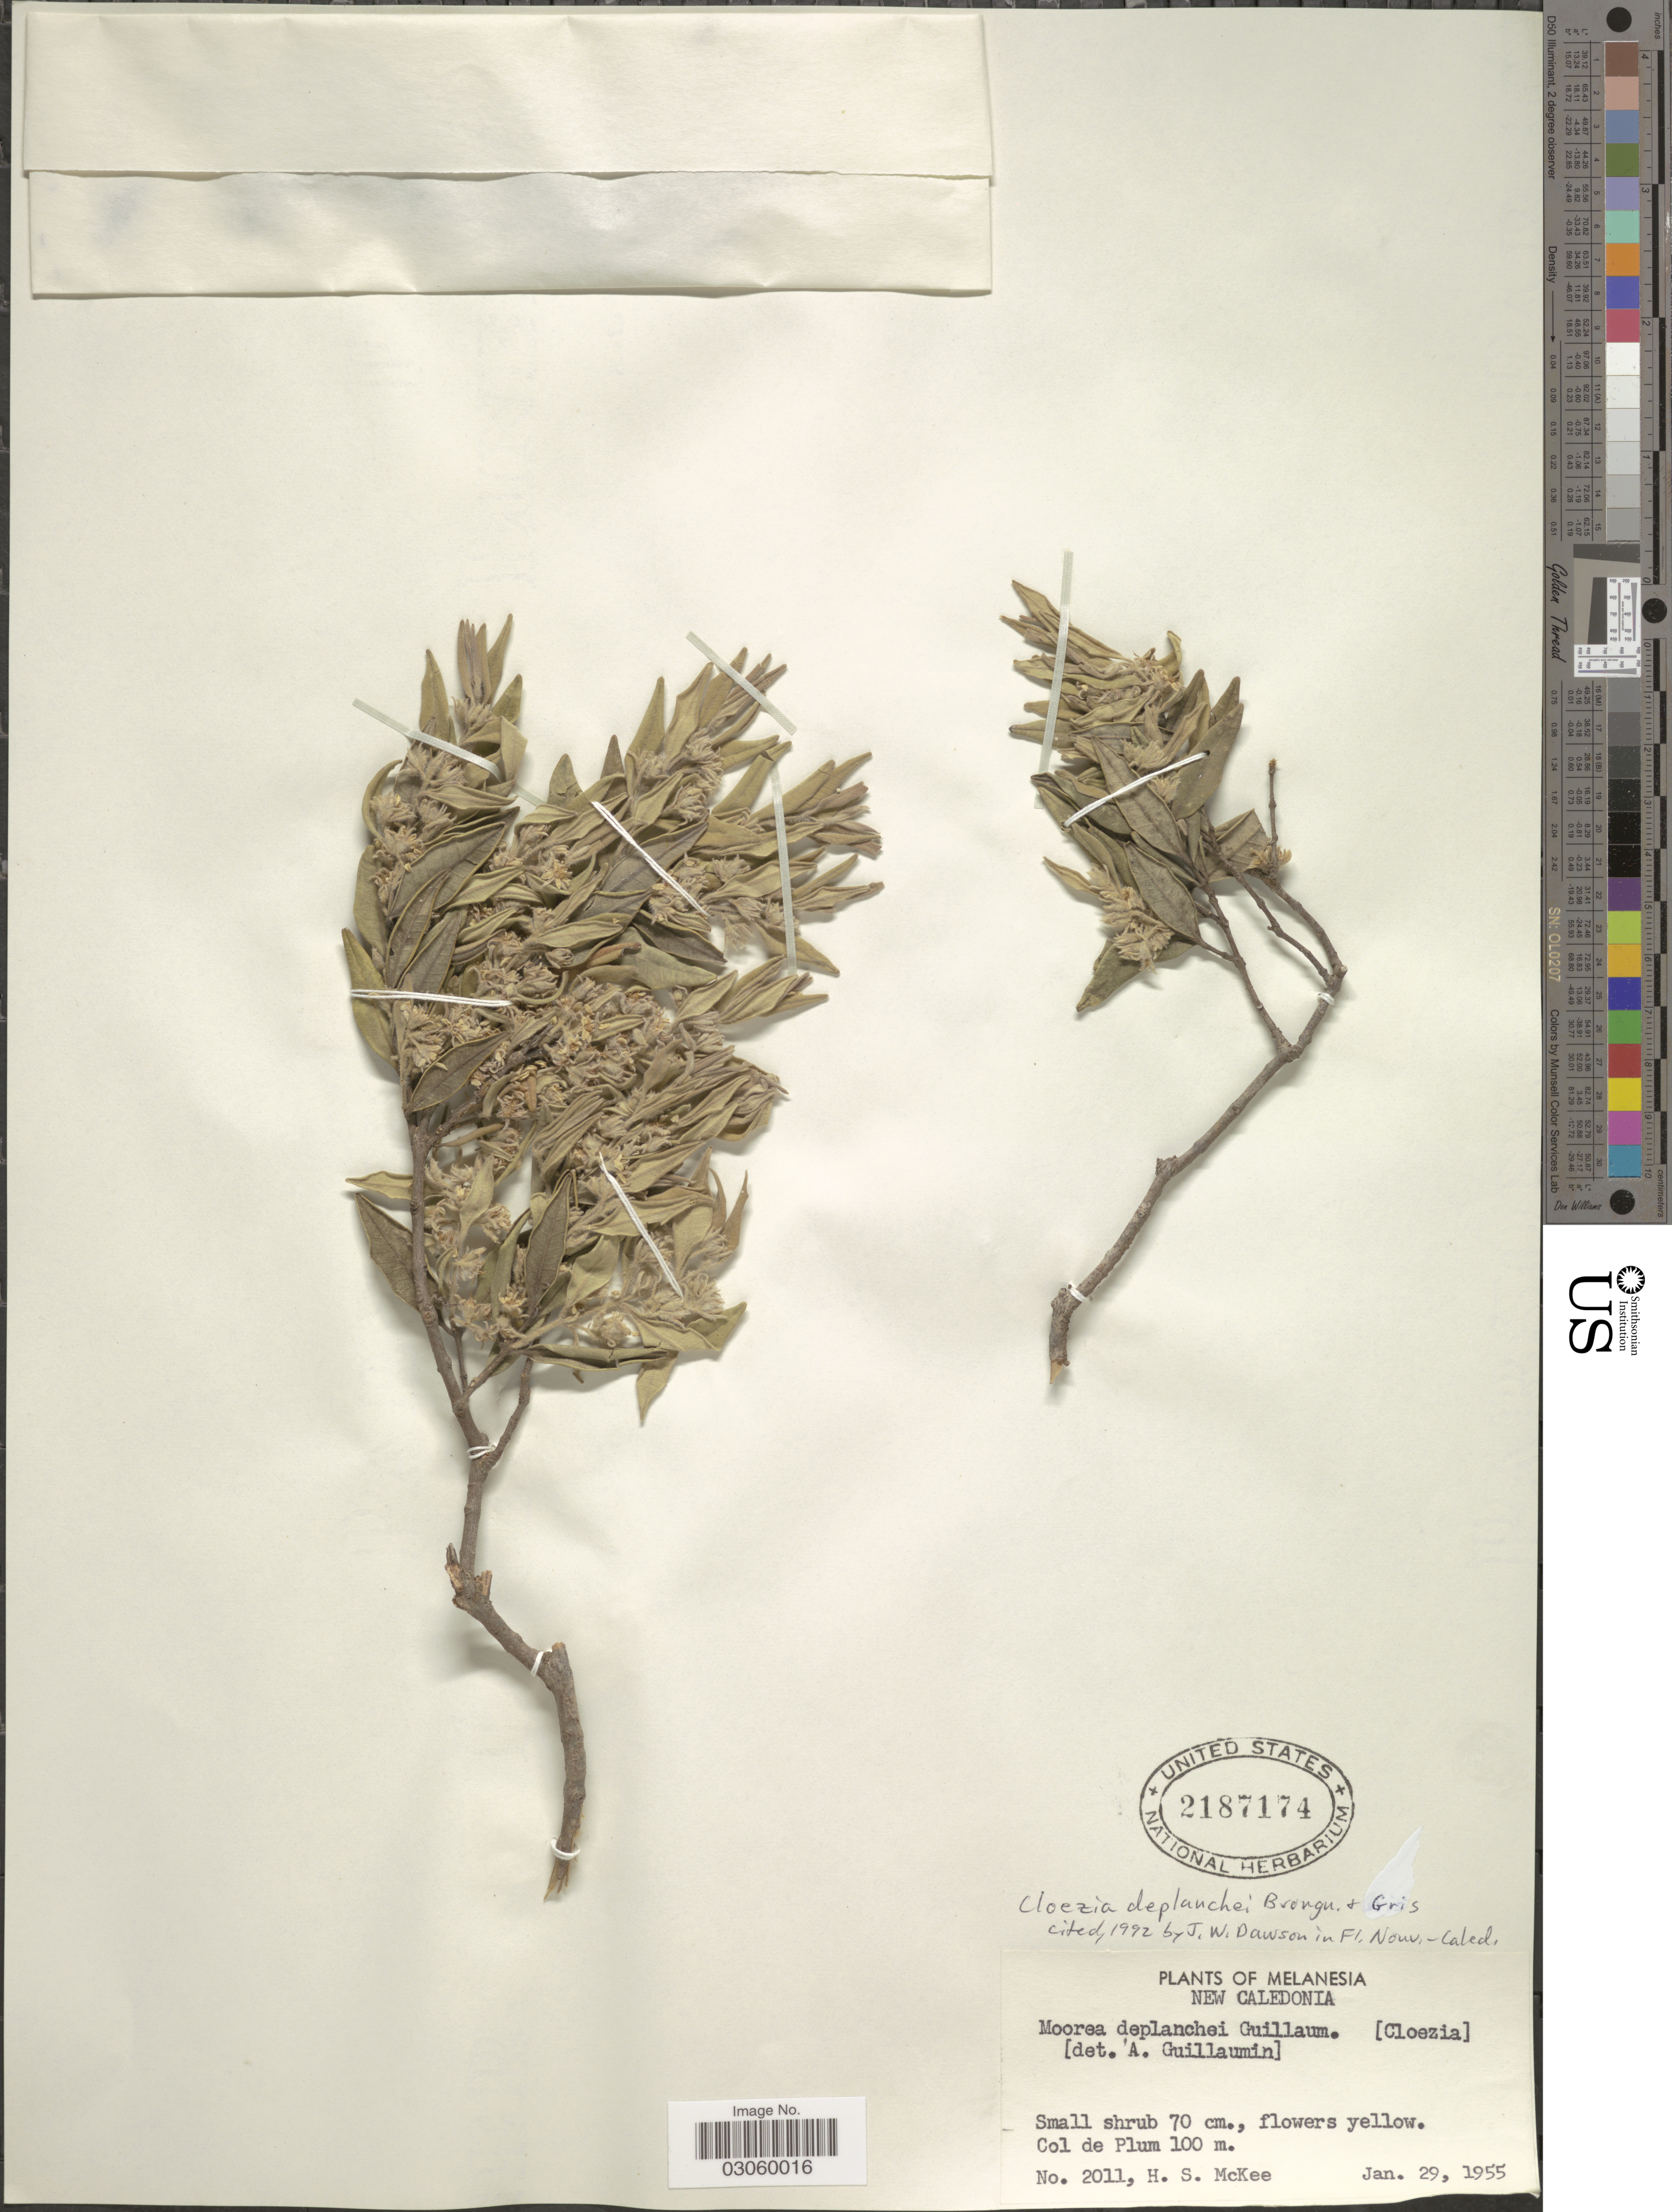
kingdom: Plantae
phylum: Tracheophyta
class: Magnoliopsida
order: Myrtales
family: Myrtaceae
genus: Cloezia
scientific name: Cloezia deplanchei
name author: Brongn. & Gris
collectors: H. S. McKee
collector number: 2011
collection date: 1955-01-29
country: New Caledonia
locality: Melanesia, Col de Plum 100 m.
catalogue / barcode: US 2187174